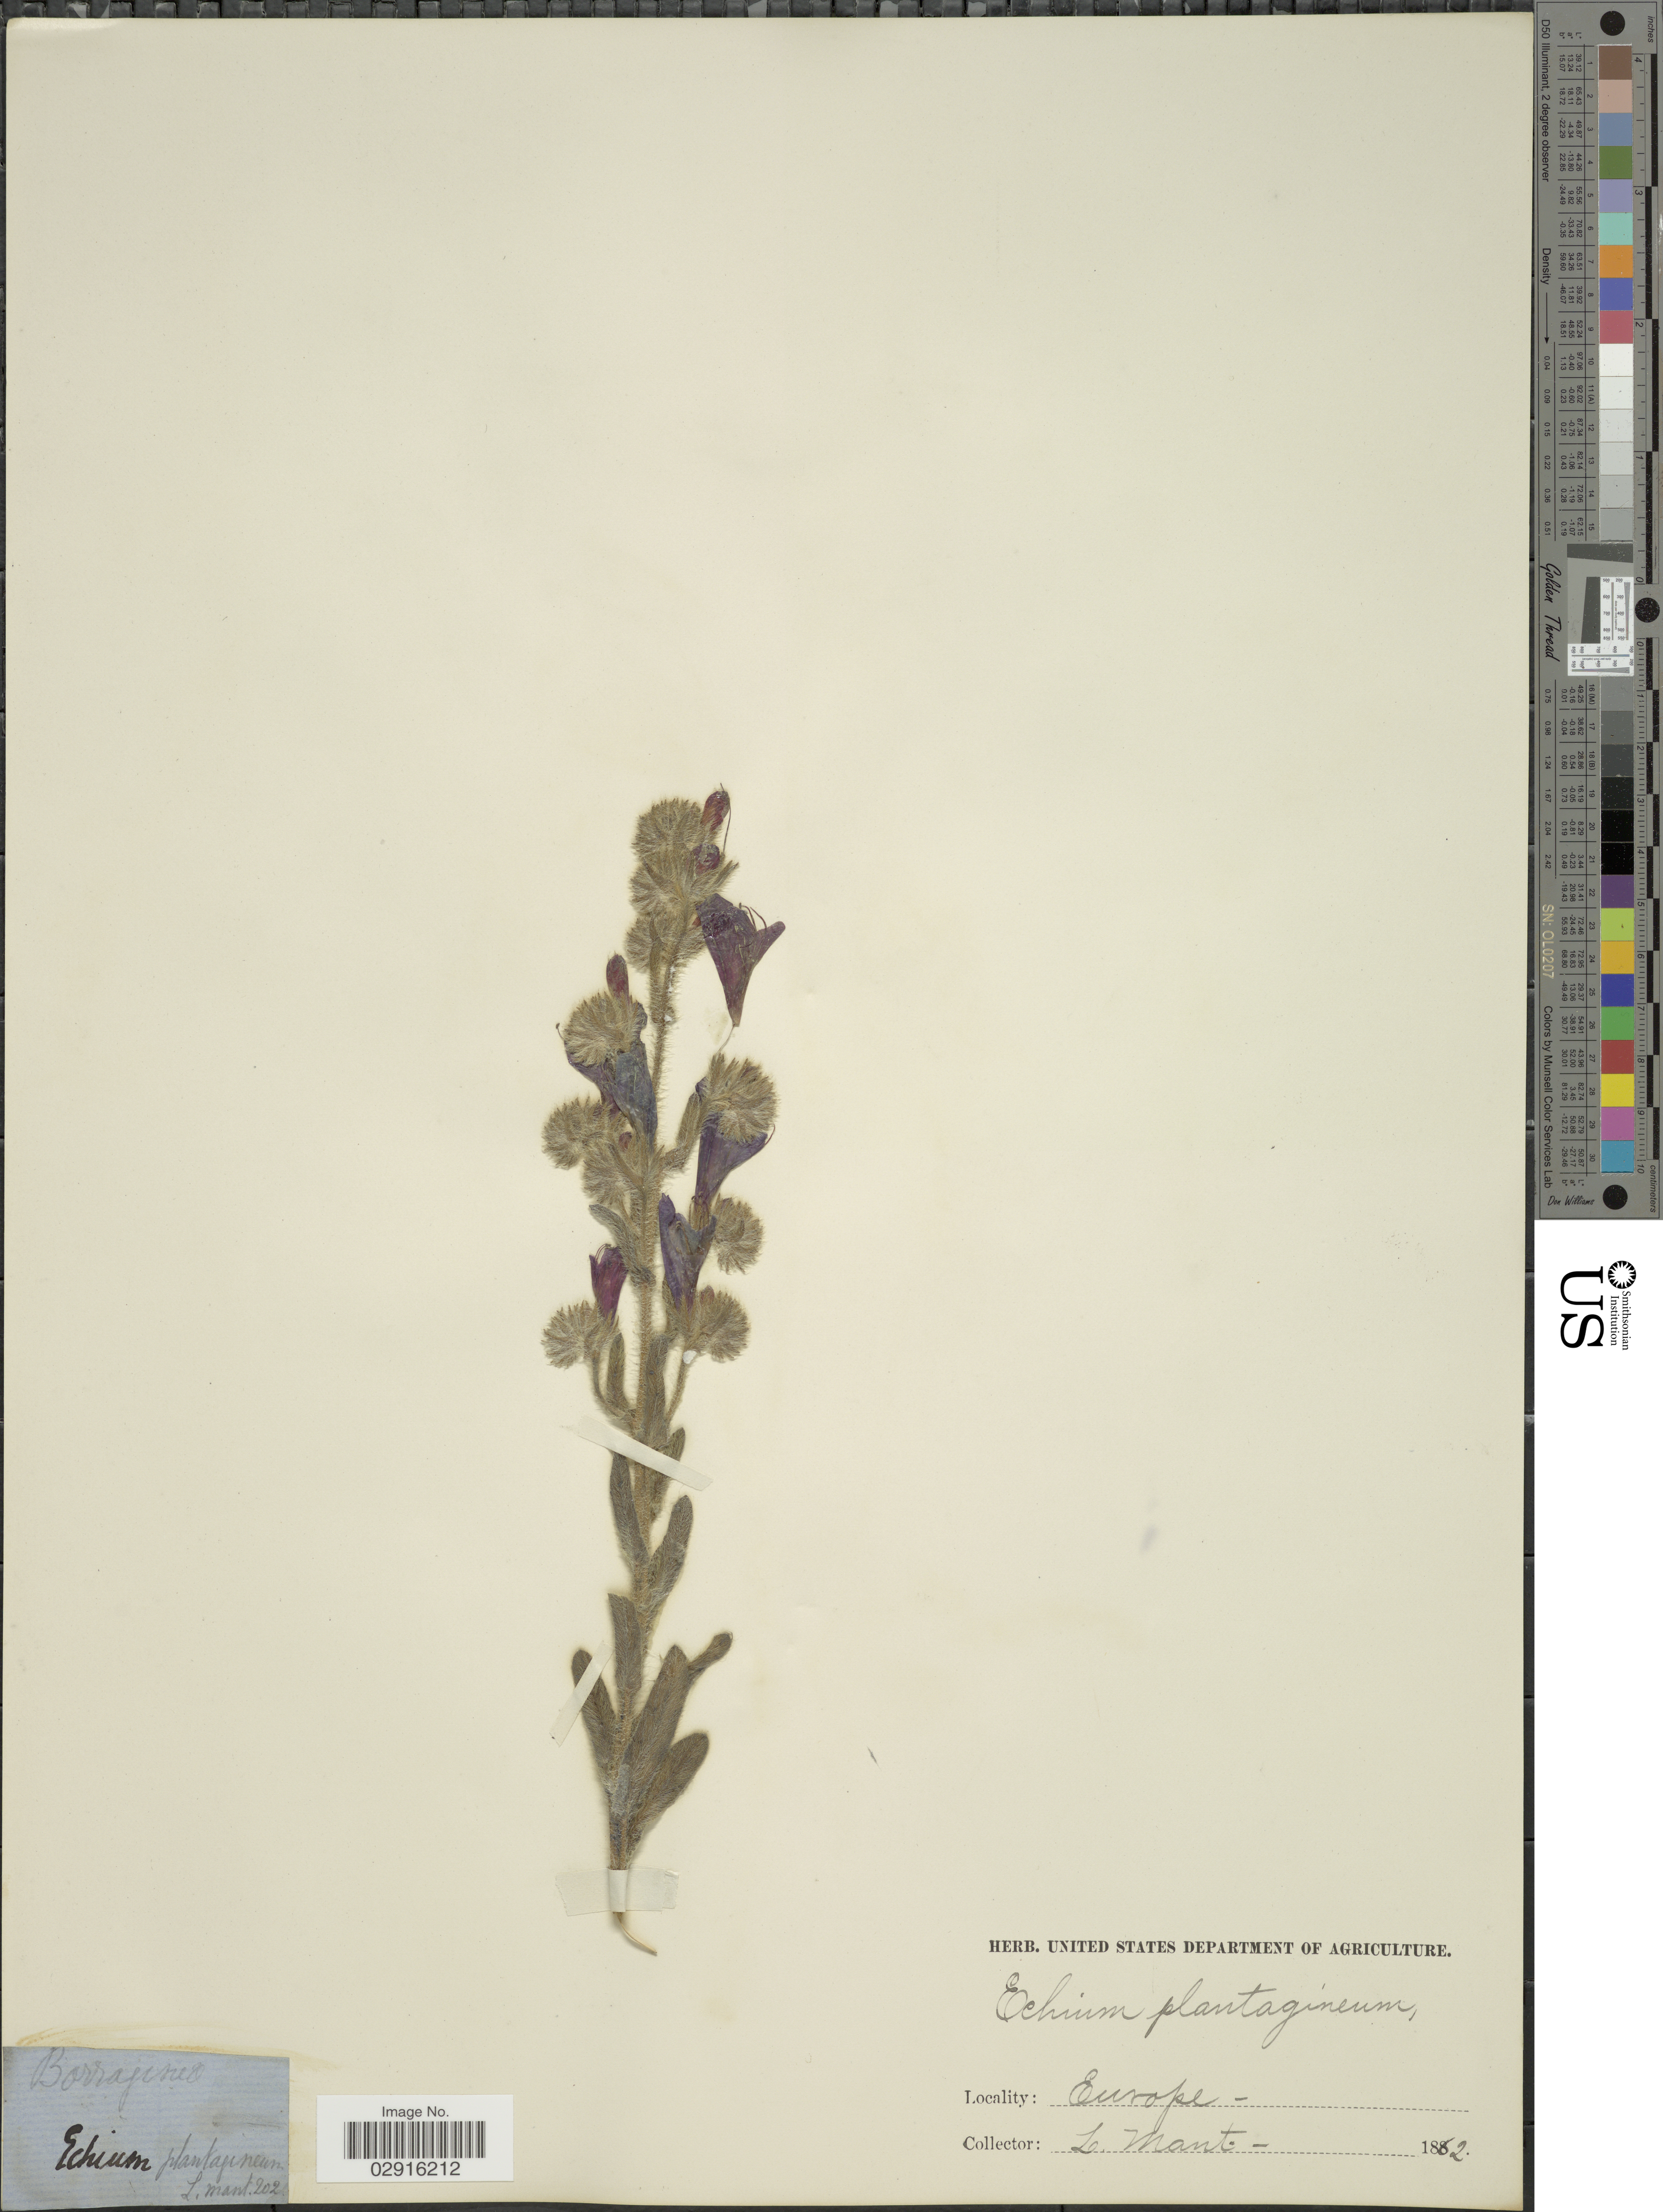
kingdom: Plantae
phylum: Tracheophyta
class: Magnoliopsida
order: Boraginales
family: Boraginaceae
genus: Echium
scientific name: Echium plantagineum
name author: L.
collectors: L. Mant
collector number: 202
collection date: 1862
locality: Europe.